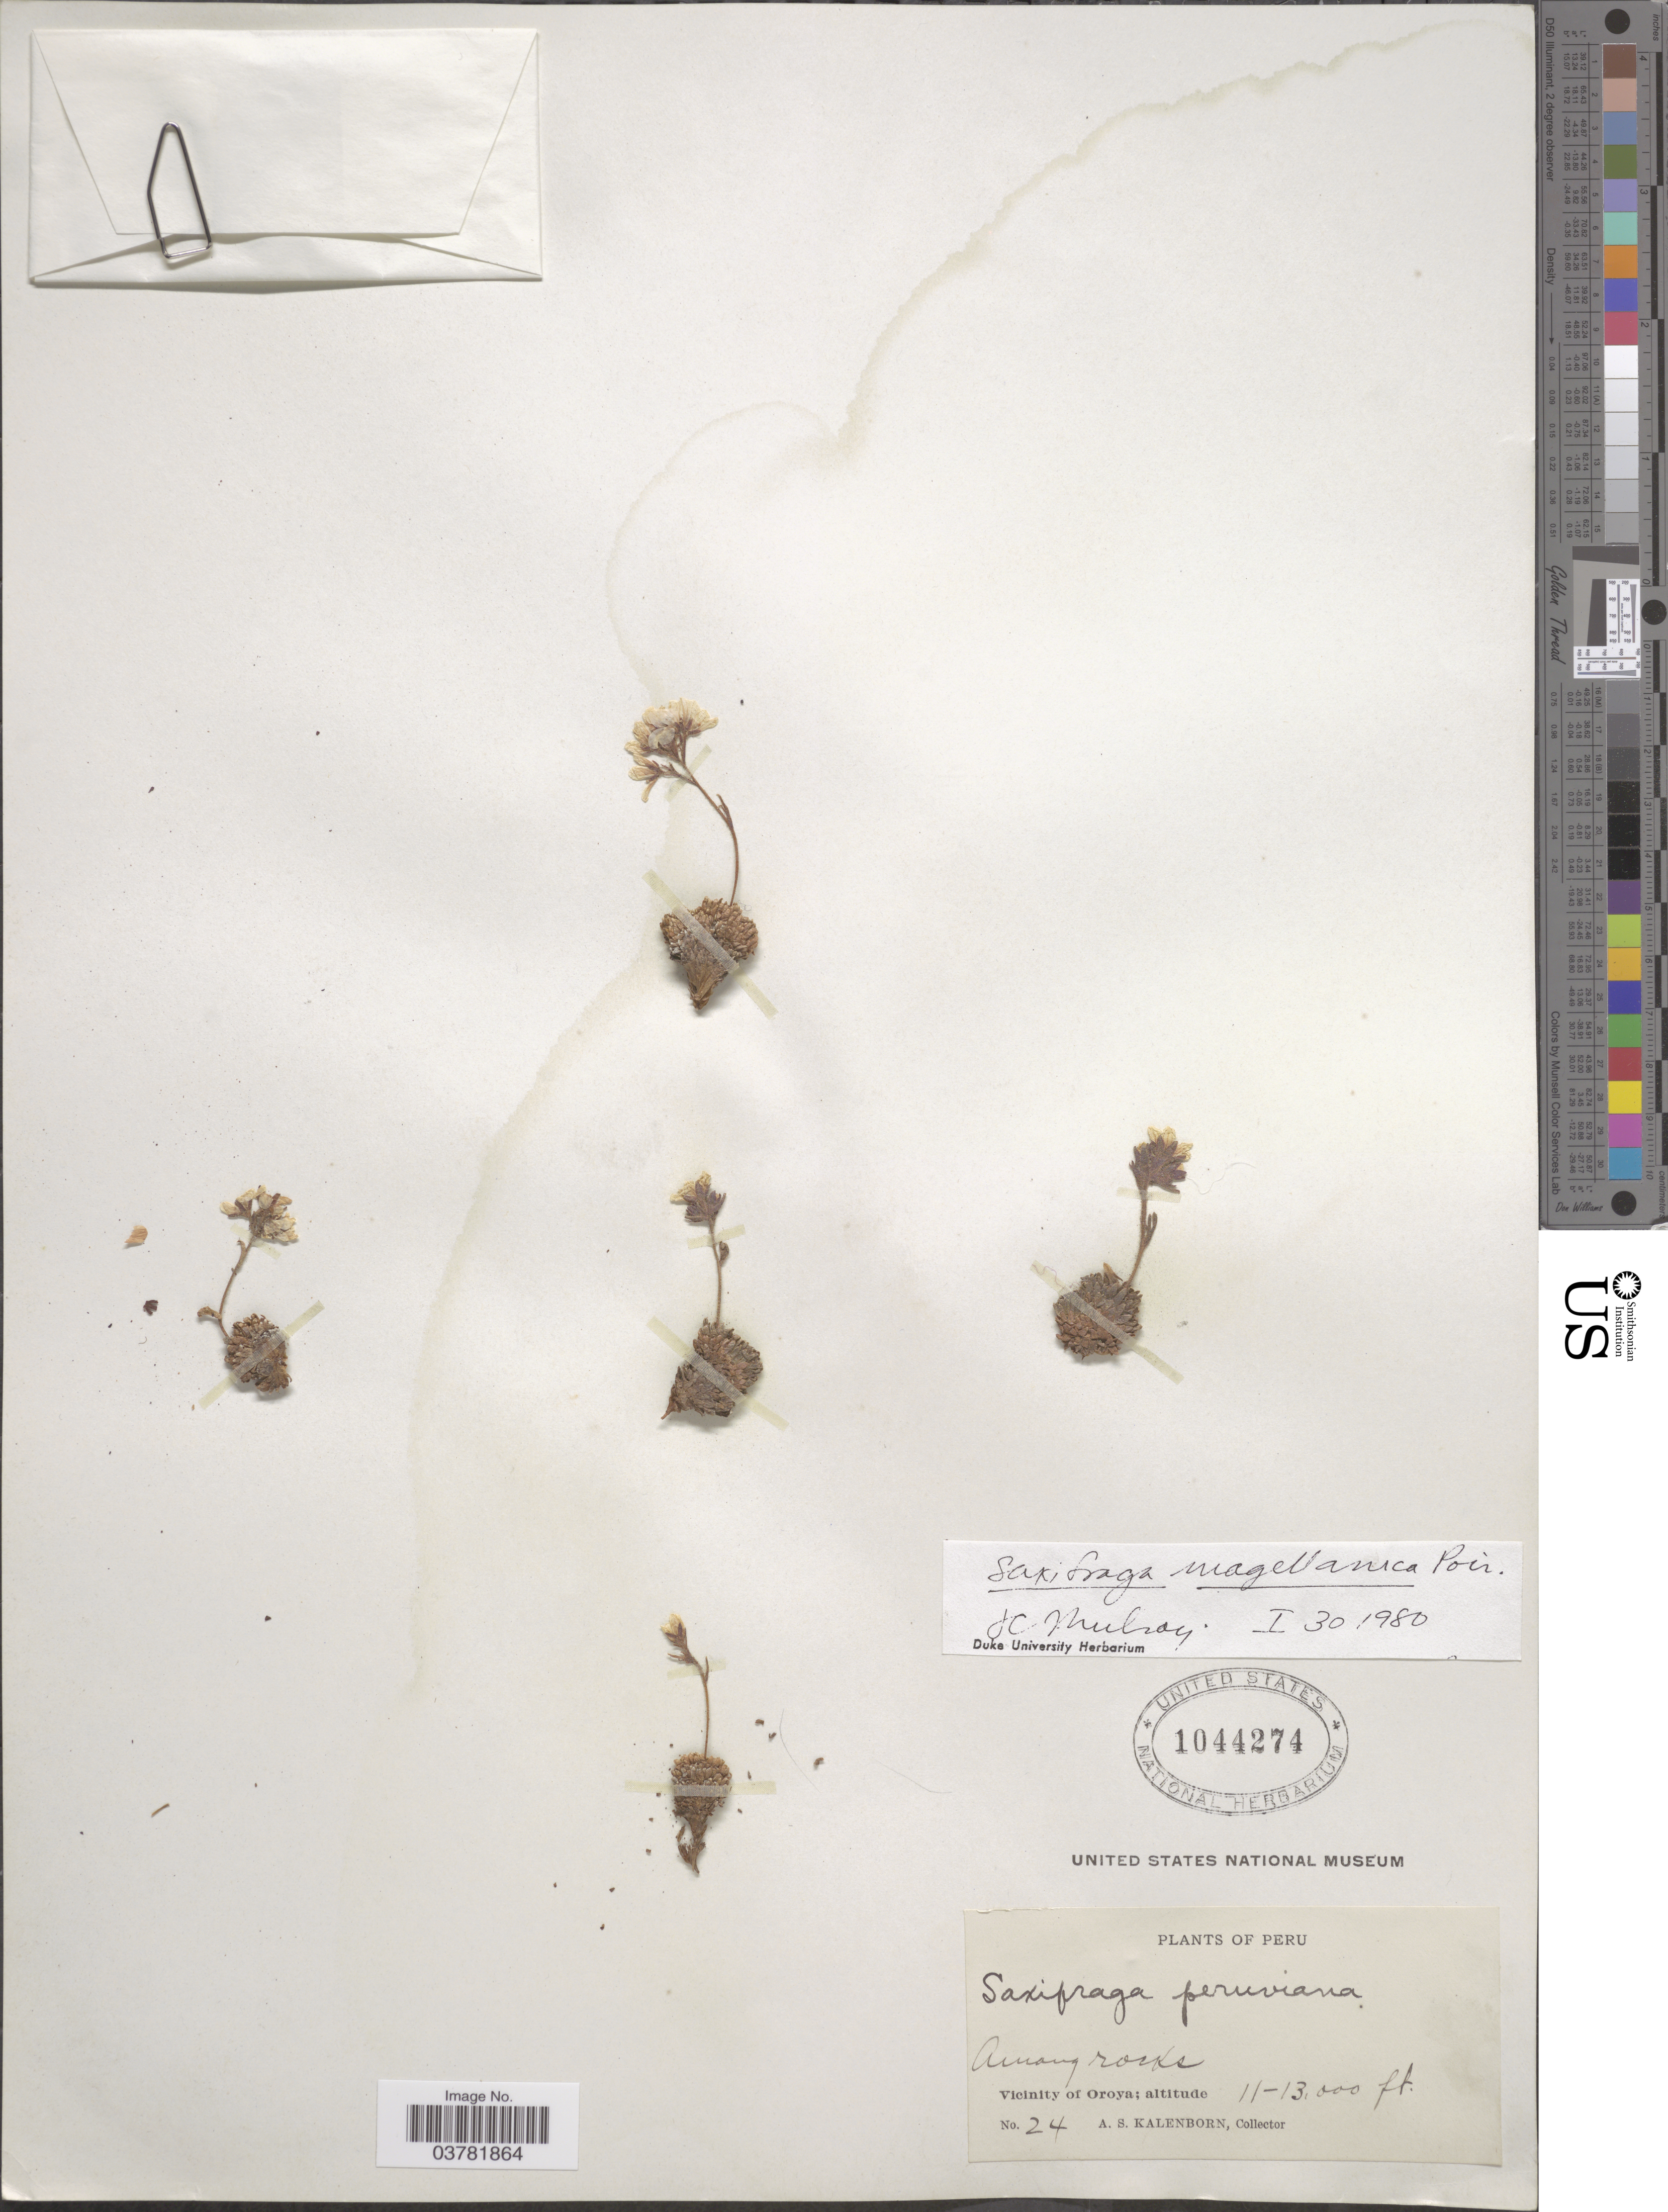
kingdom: Plantae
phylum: Tracheophyta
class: Magnoliopsida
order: Saxifragales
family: Saxifragaceae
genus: Saxifraga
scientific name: Saxifraga magellanica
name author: Poir.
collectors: A. Kalenborn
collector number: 24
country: Peru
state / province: Junín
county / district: Yauli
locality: Vicinity of Oroya.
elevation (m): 3353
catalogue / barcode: US 1044274